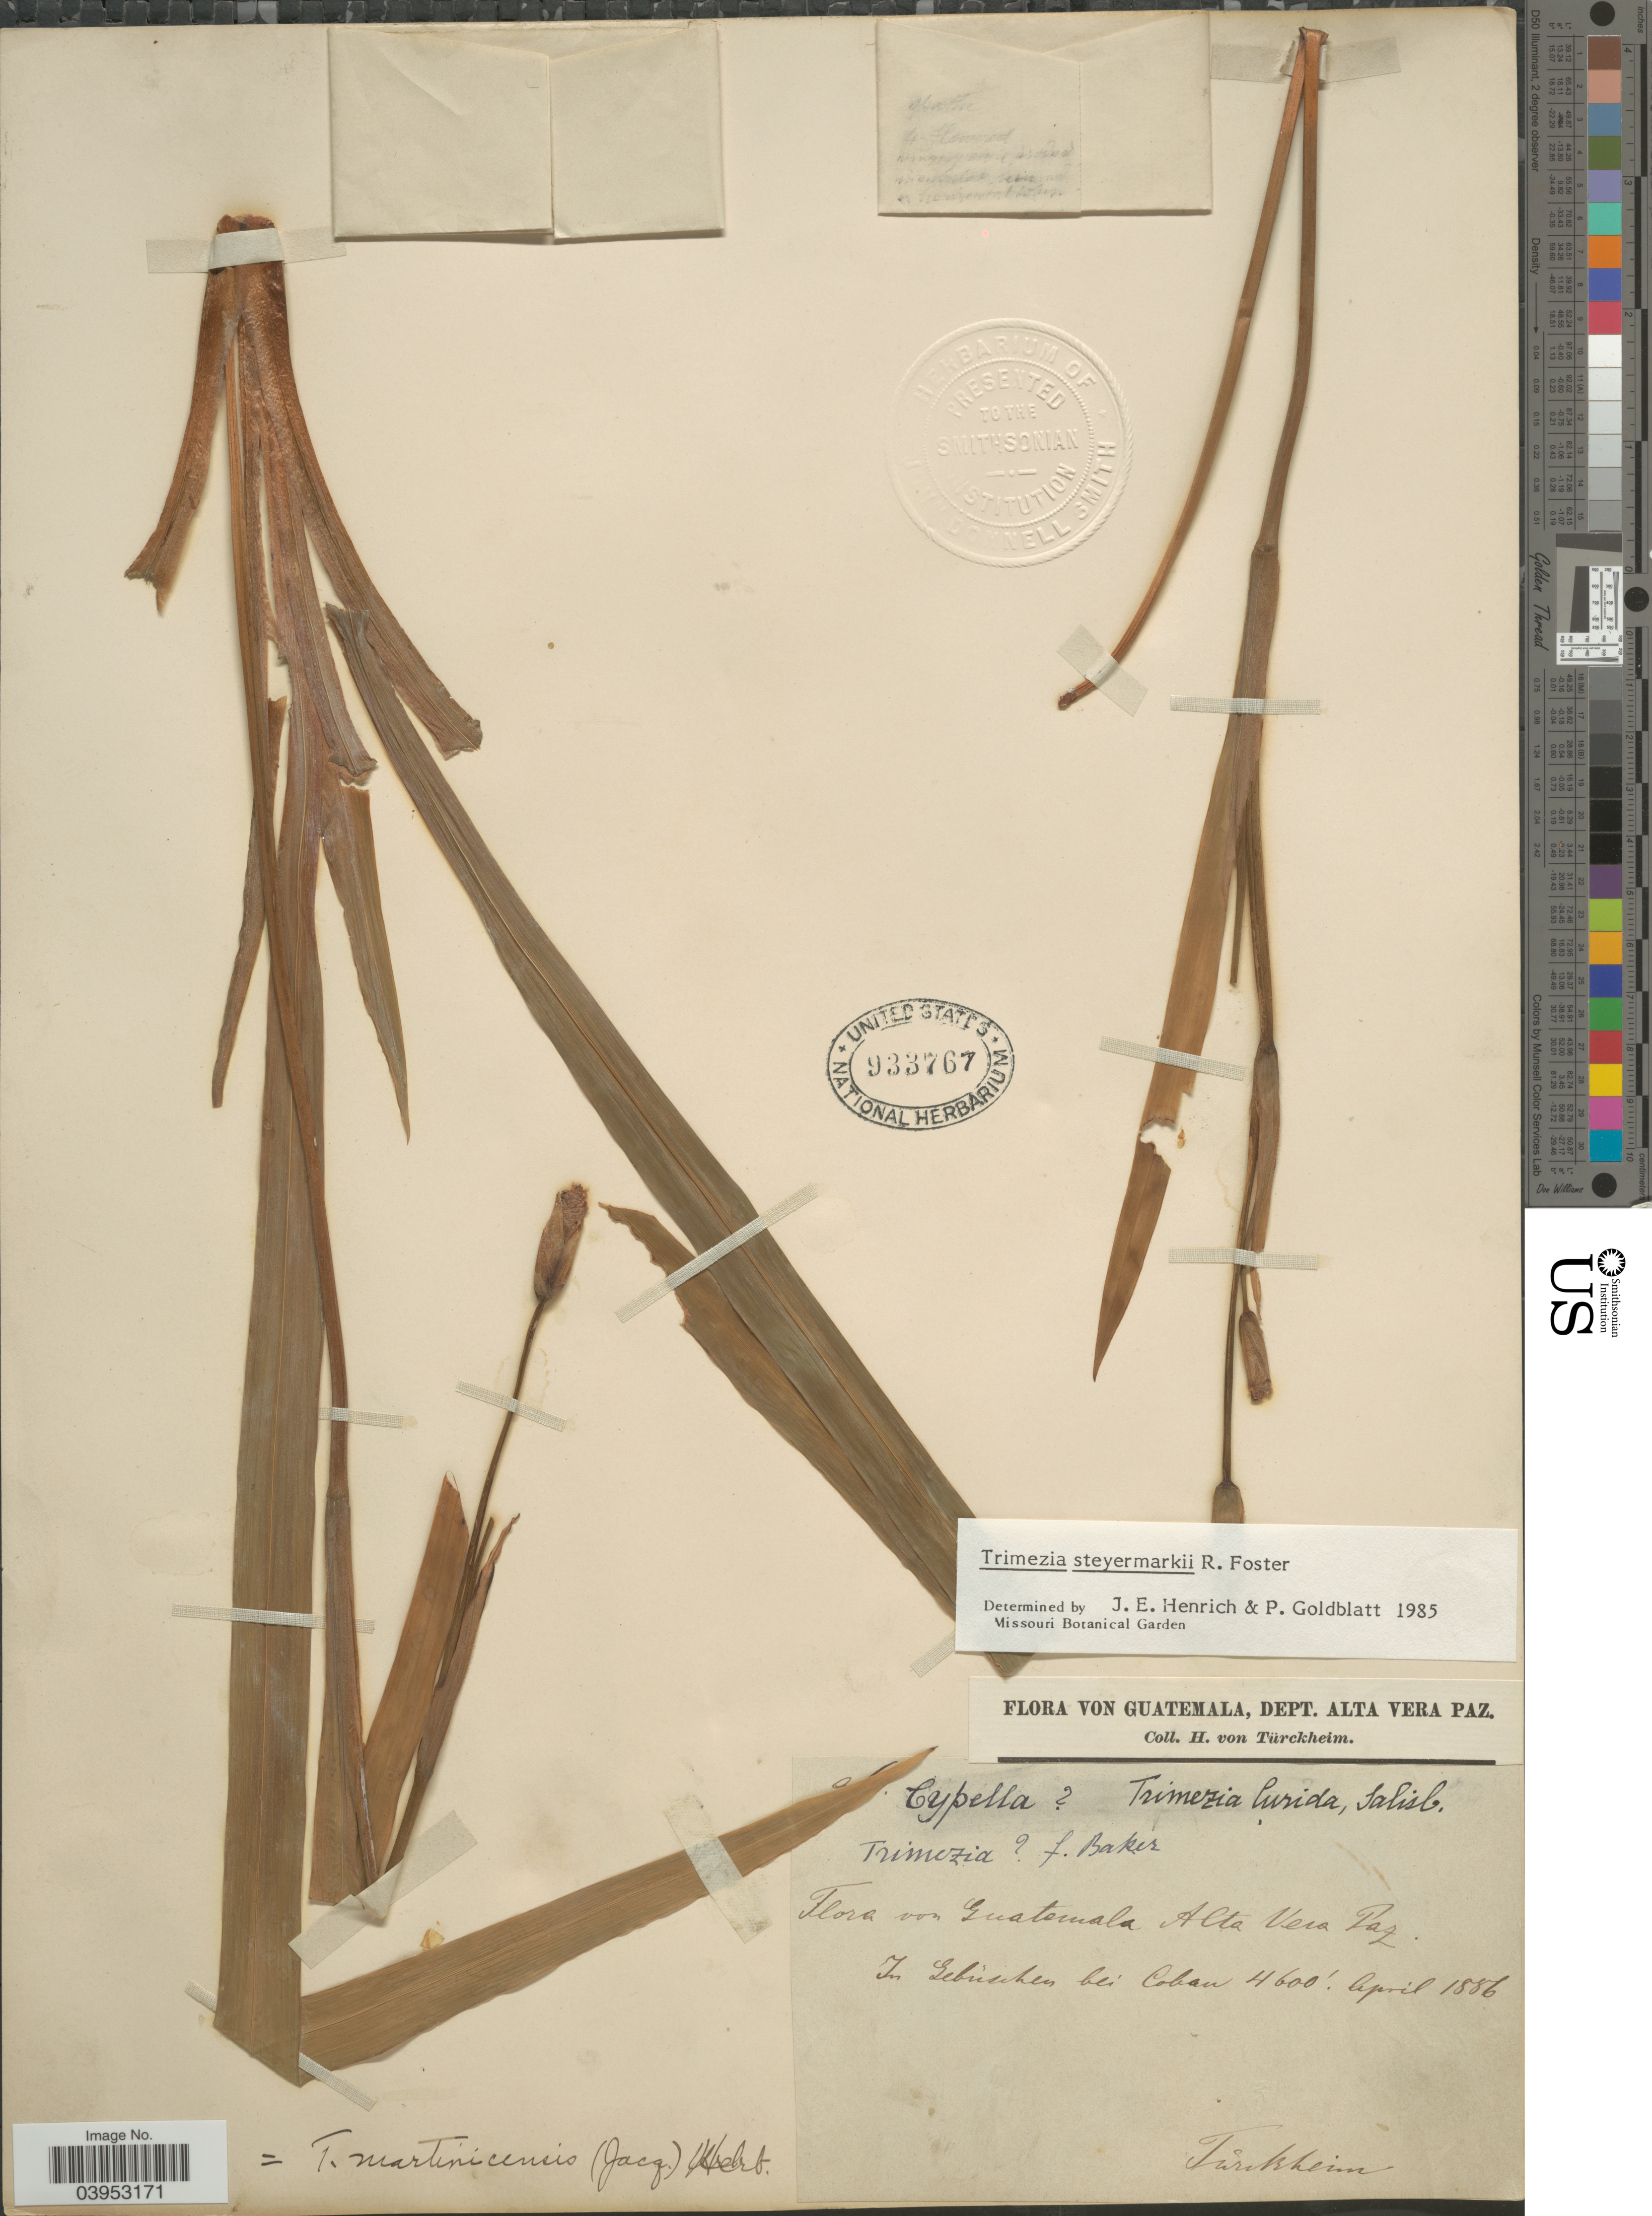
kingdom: Plantae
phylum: Tracheophyta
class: Liliopsida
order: Asparagales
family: Iridaceae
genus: Trimezia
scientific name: Trimezia steyermarkii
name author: R.C. Foster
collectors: H. von Türckheim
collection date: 1886-04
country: Guatemala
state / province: Alta Verapaz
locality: Dept. Alta Vera Paz. In Gebuschen bei Coban.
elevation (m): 1402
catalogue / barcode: US 933767